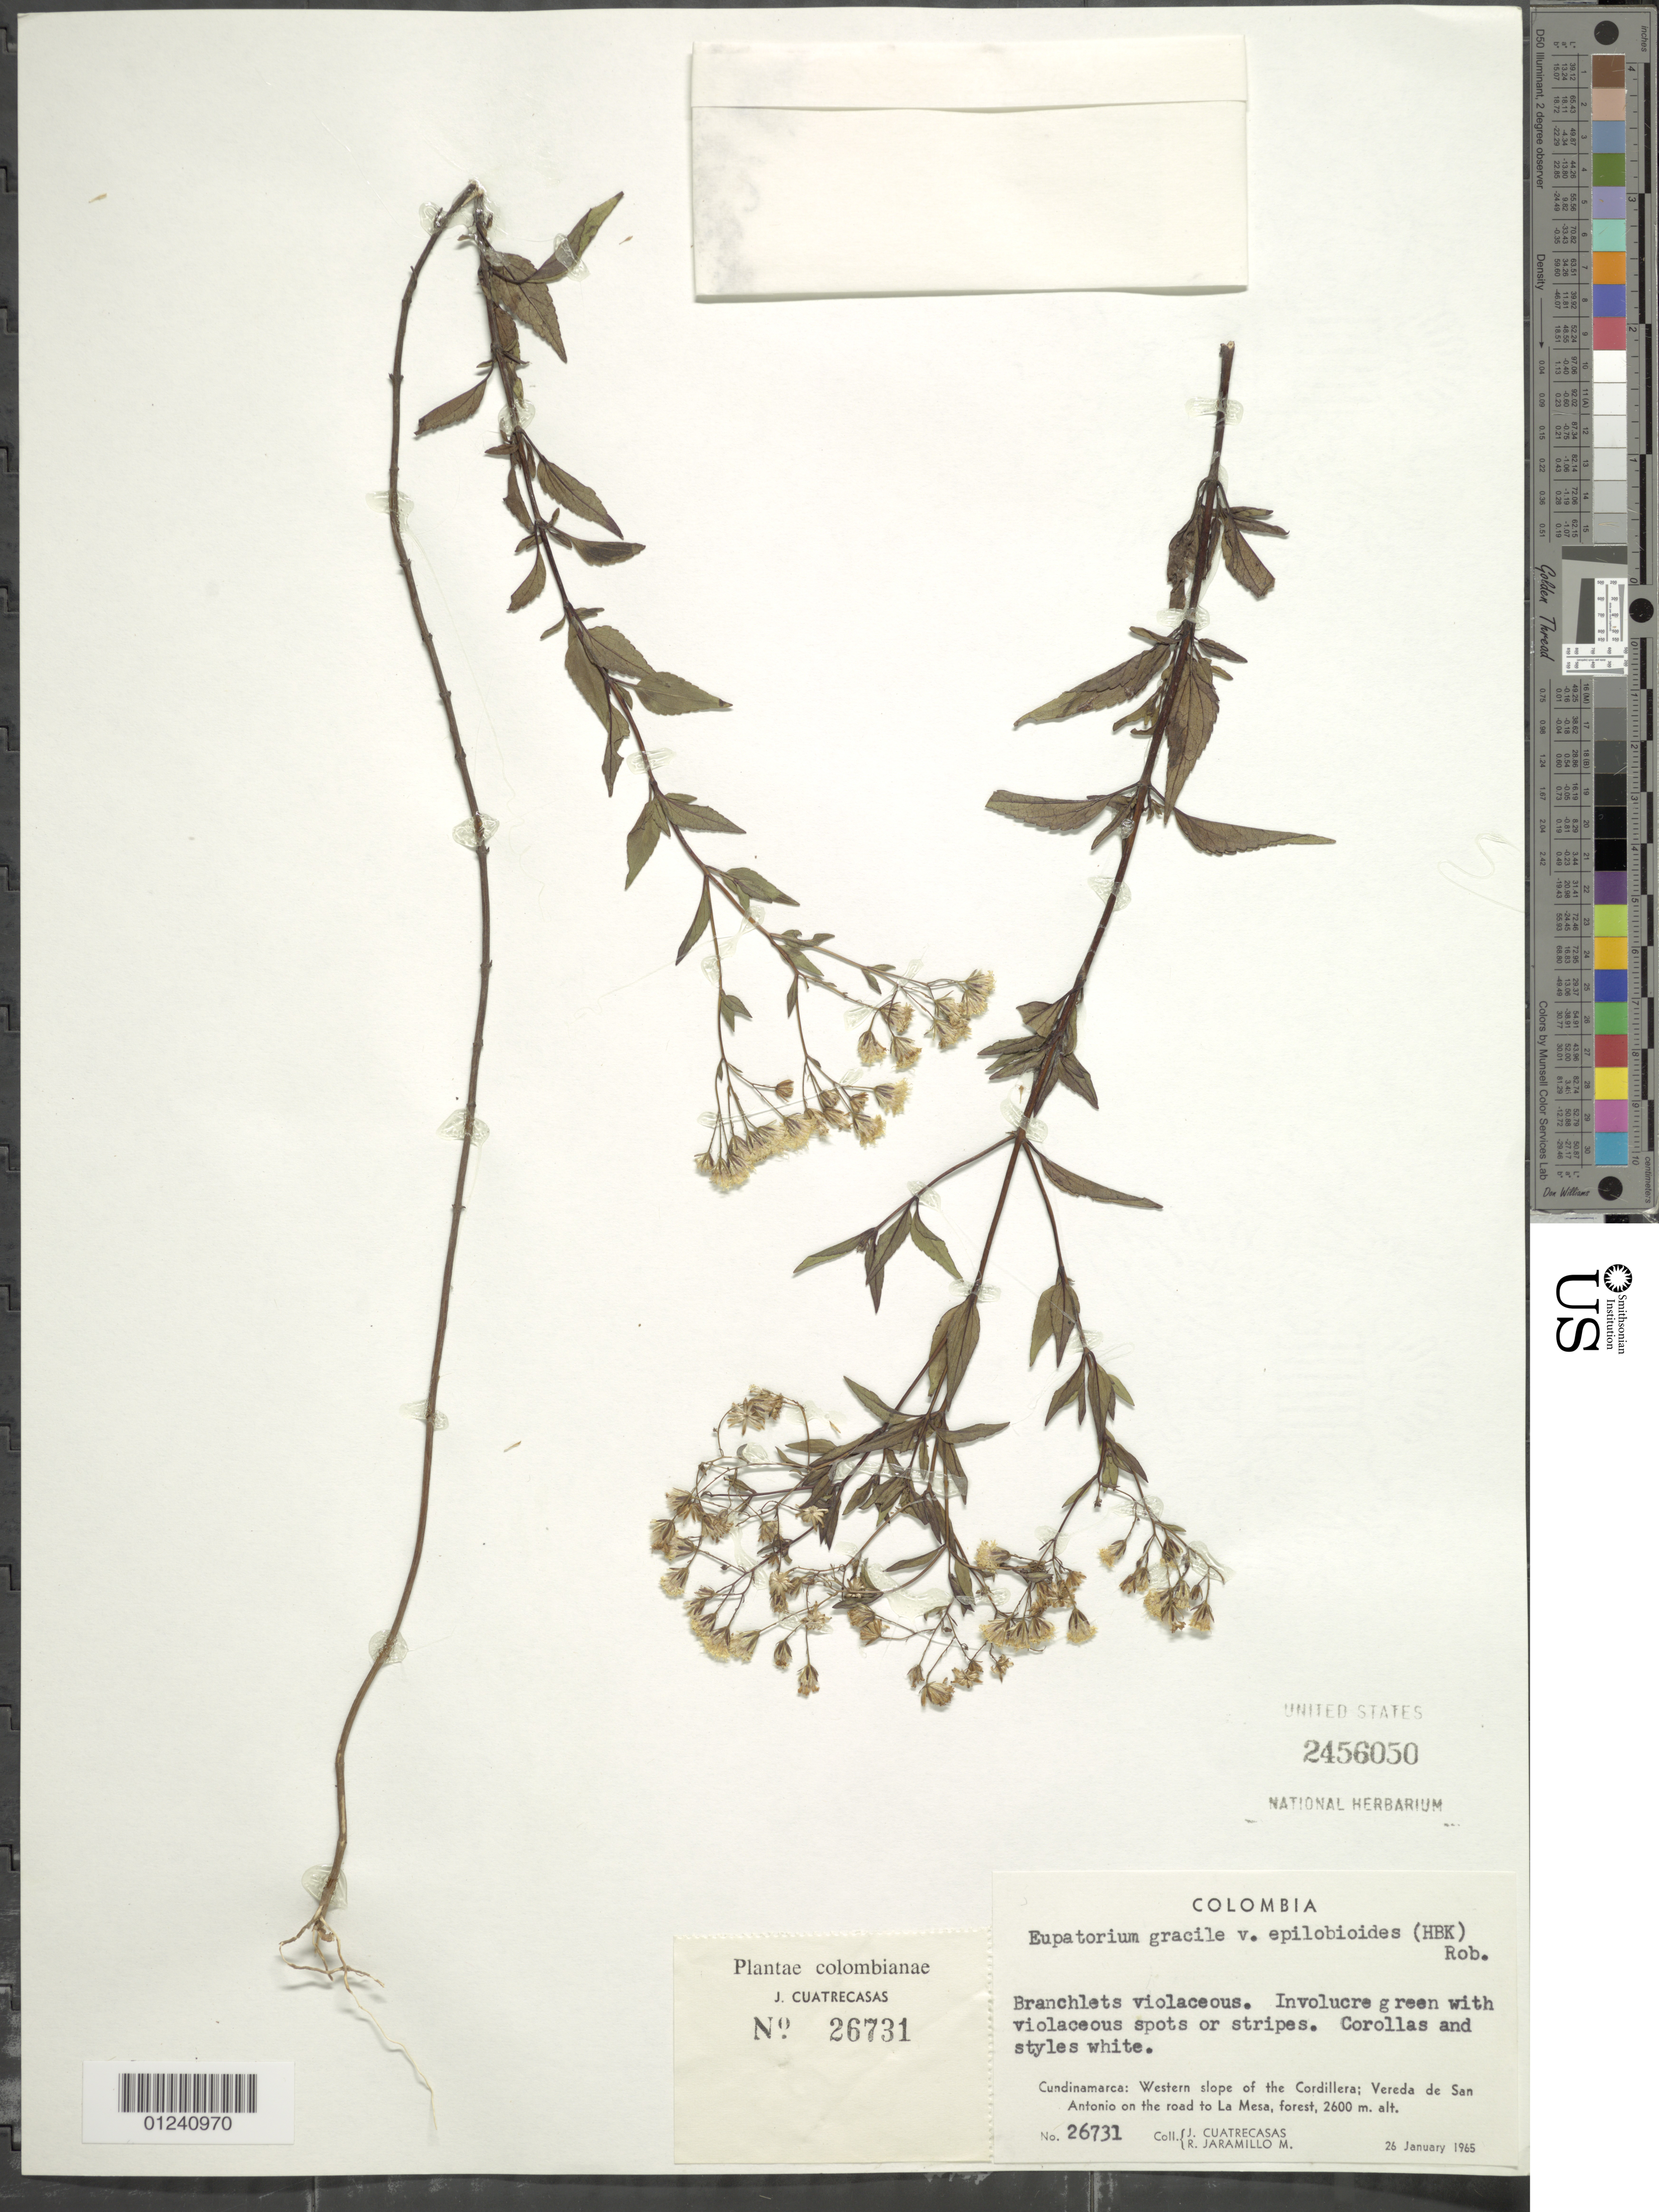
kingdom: Plantae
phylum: Tracheophyta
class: Magnoliopsida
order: Asterales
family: Asteraceae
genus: Ageratina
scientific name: Ageratina ibaguensis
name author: (Sch. Bip. ex Hieron.) R.M. King & H. Rob.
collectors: J. Cuatrecasas & R. Jaramillo M.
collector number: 26731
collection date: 1965-01-26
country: Colombia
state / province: Cundinamarca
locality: Western slopes of the Cordillera; Vereda de San Antonio on the road to La Mesa.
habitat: forest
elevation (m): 2600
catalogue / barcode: US 2456050